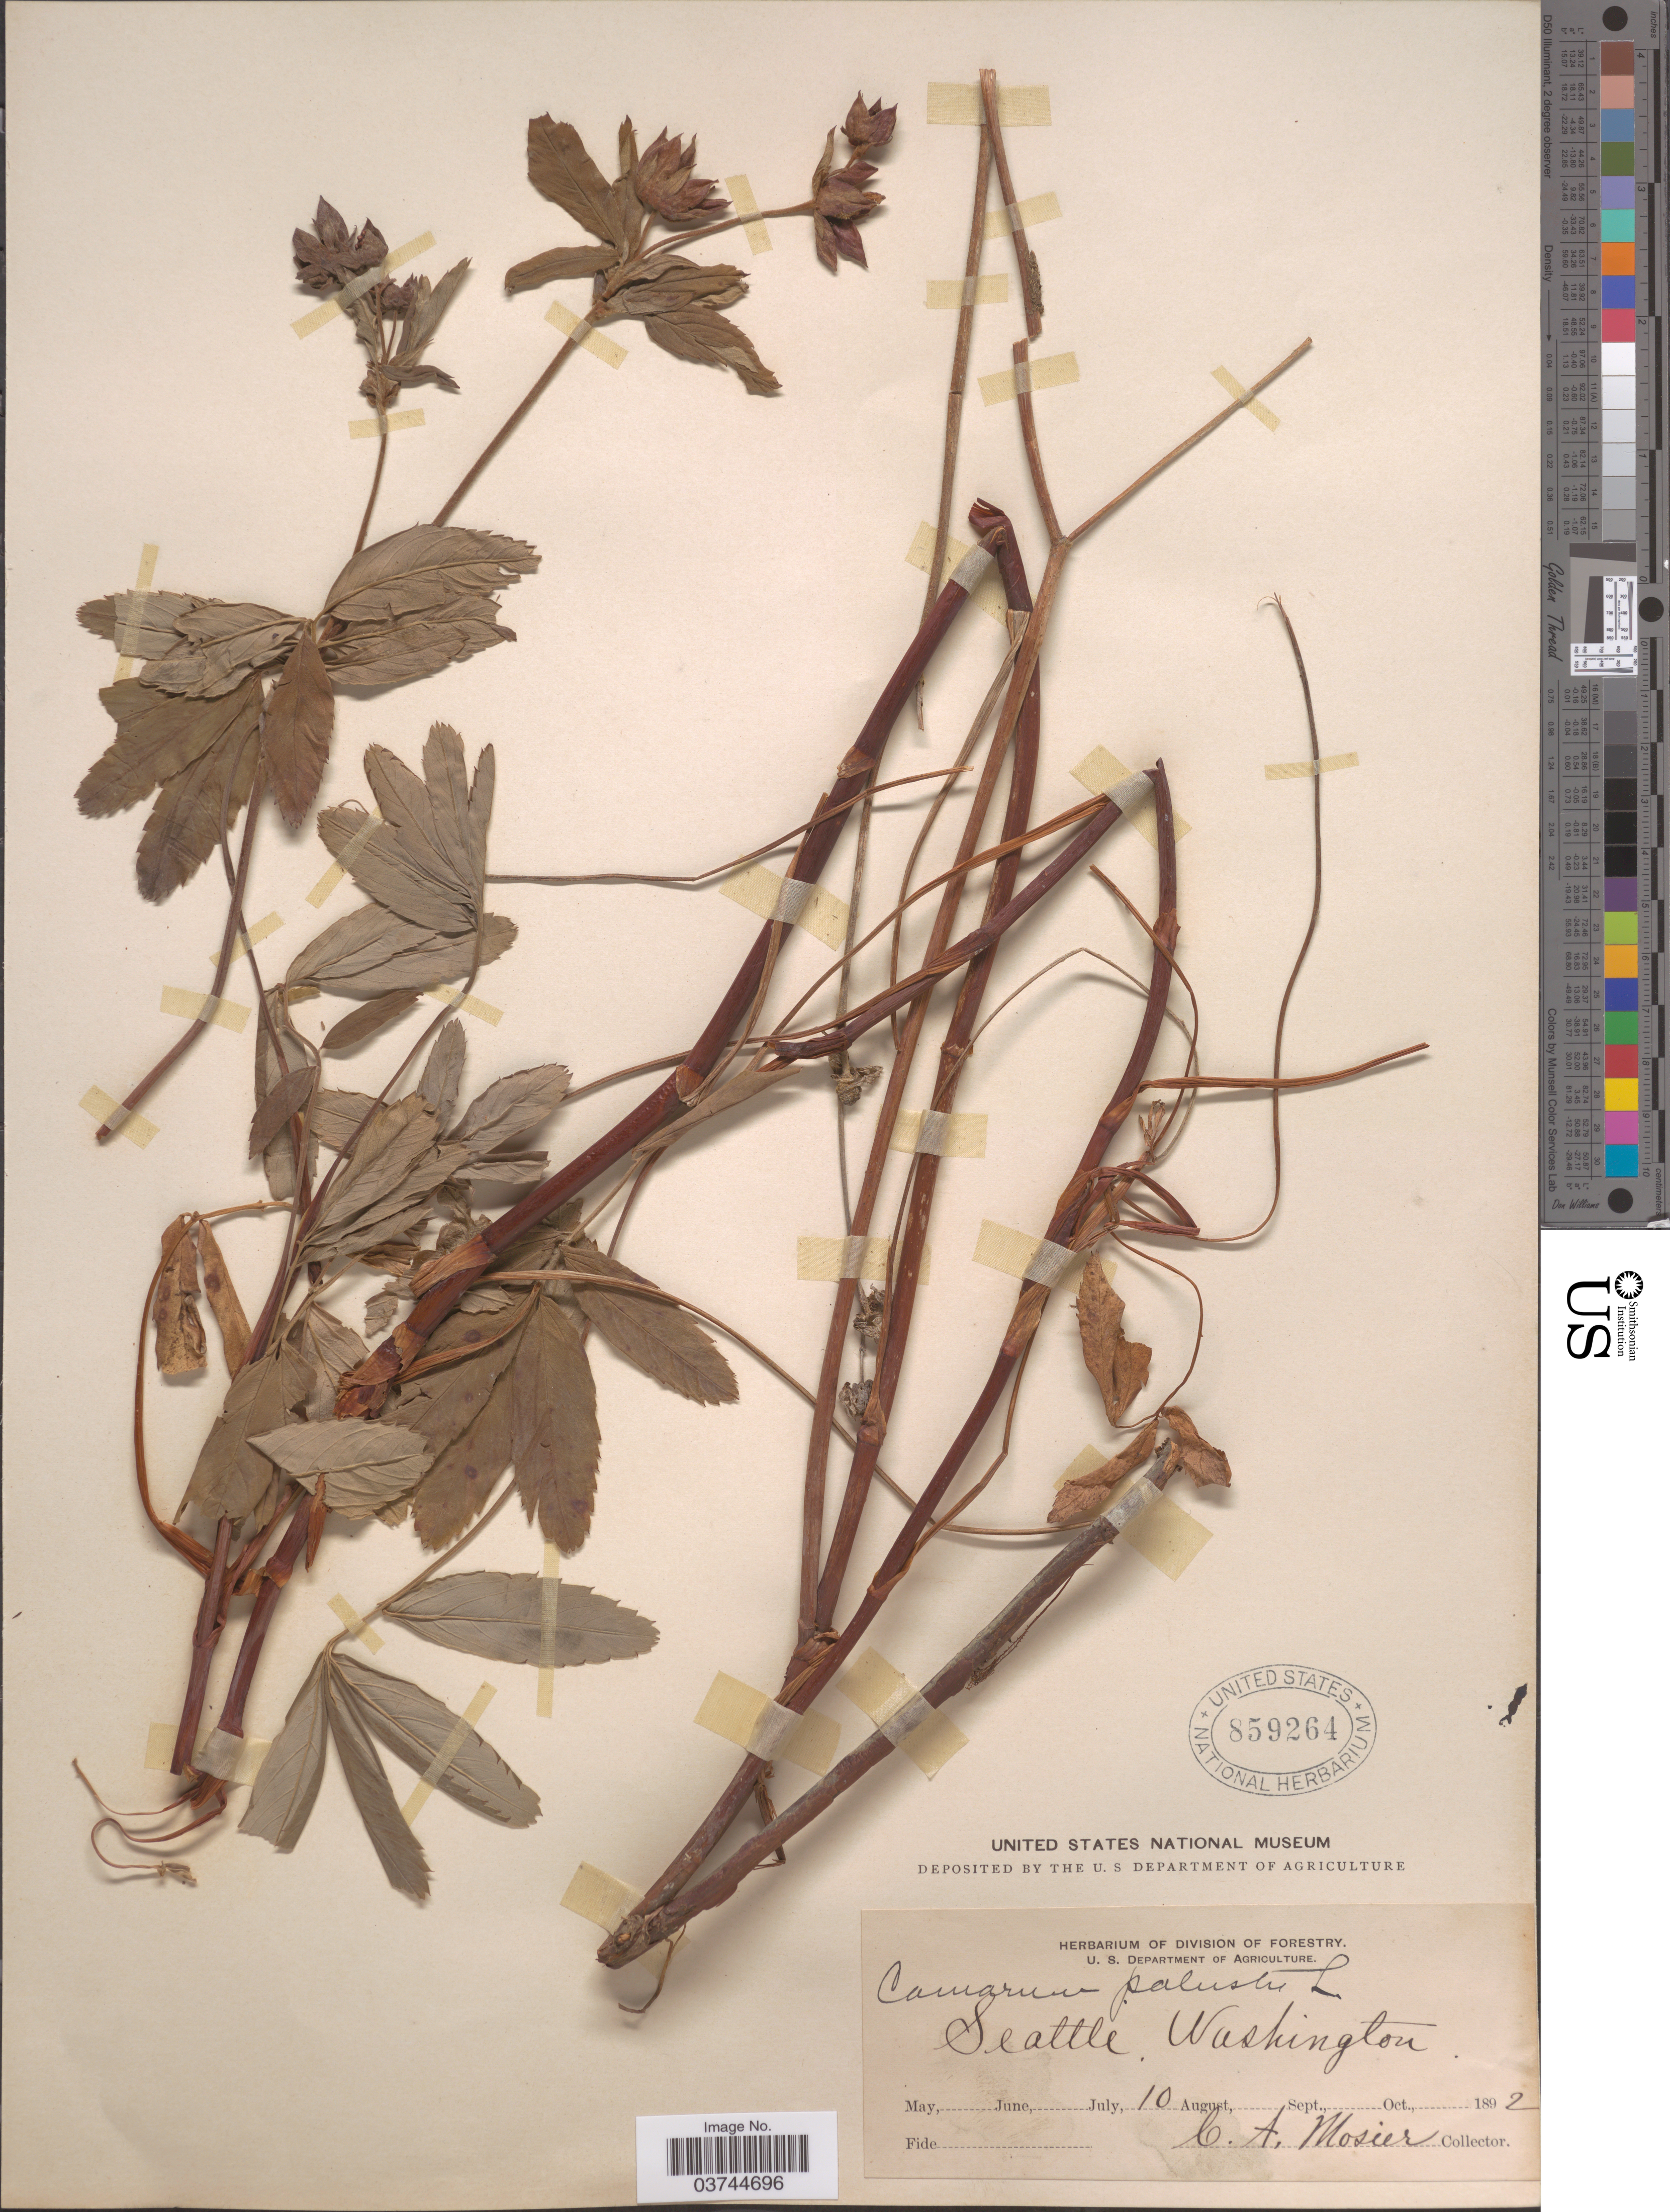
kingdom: Plantae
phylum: Tracheophyta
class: Magnoliopsida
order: Rosales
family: Rosaceae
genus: Comarum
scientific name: Comarum palustre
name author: L.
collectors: C. A. Mosier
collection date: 1892-07-10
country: United States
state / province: Washington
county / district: King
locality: Seattle.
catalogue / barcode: US 859264